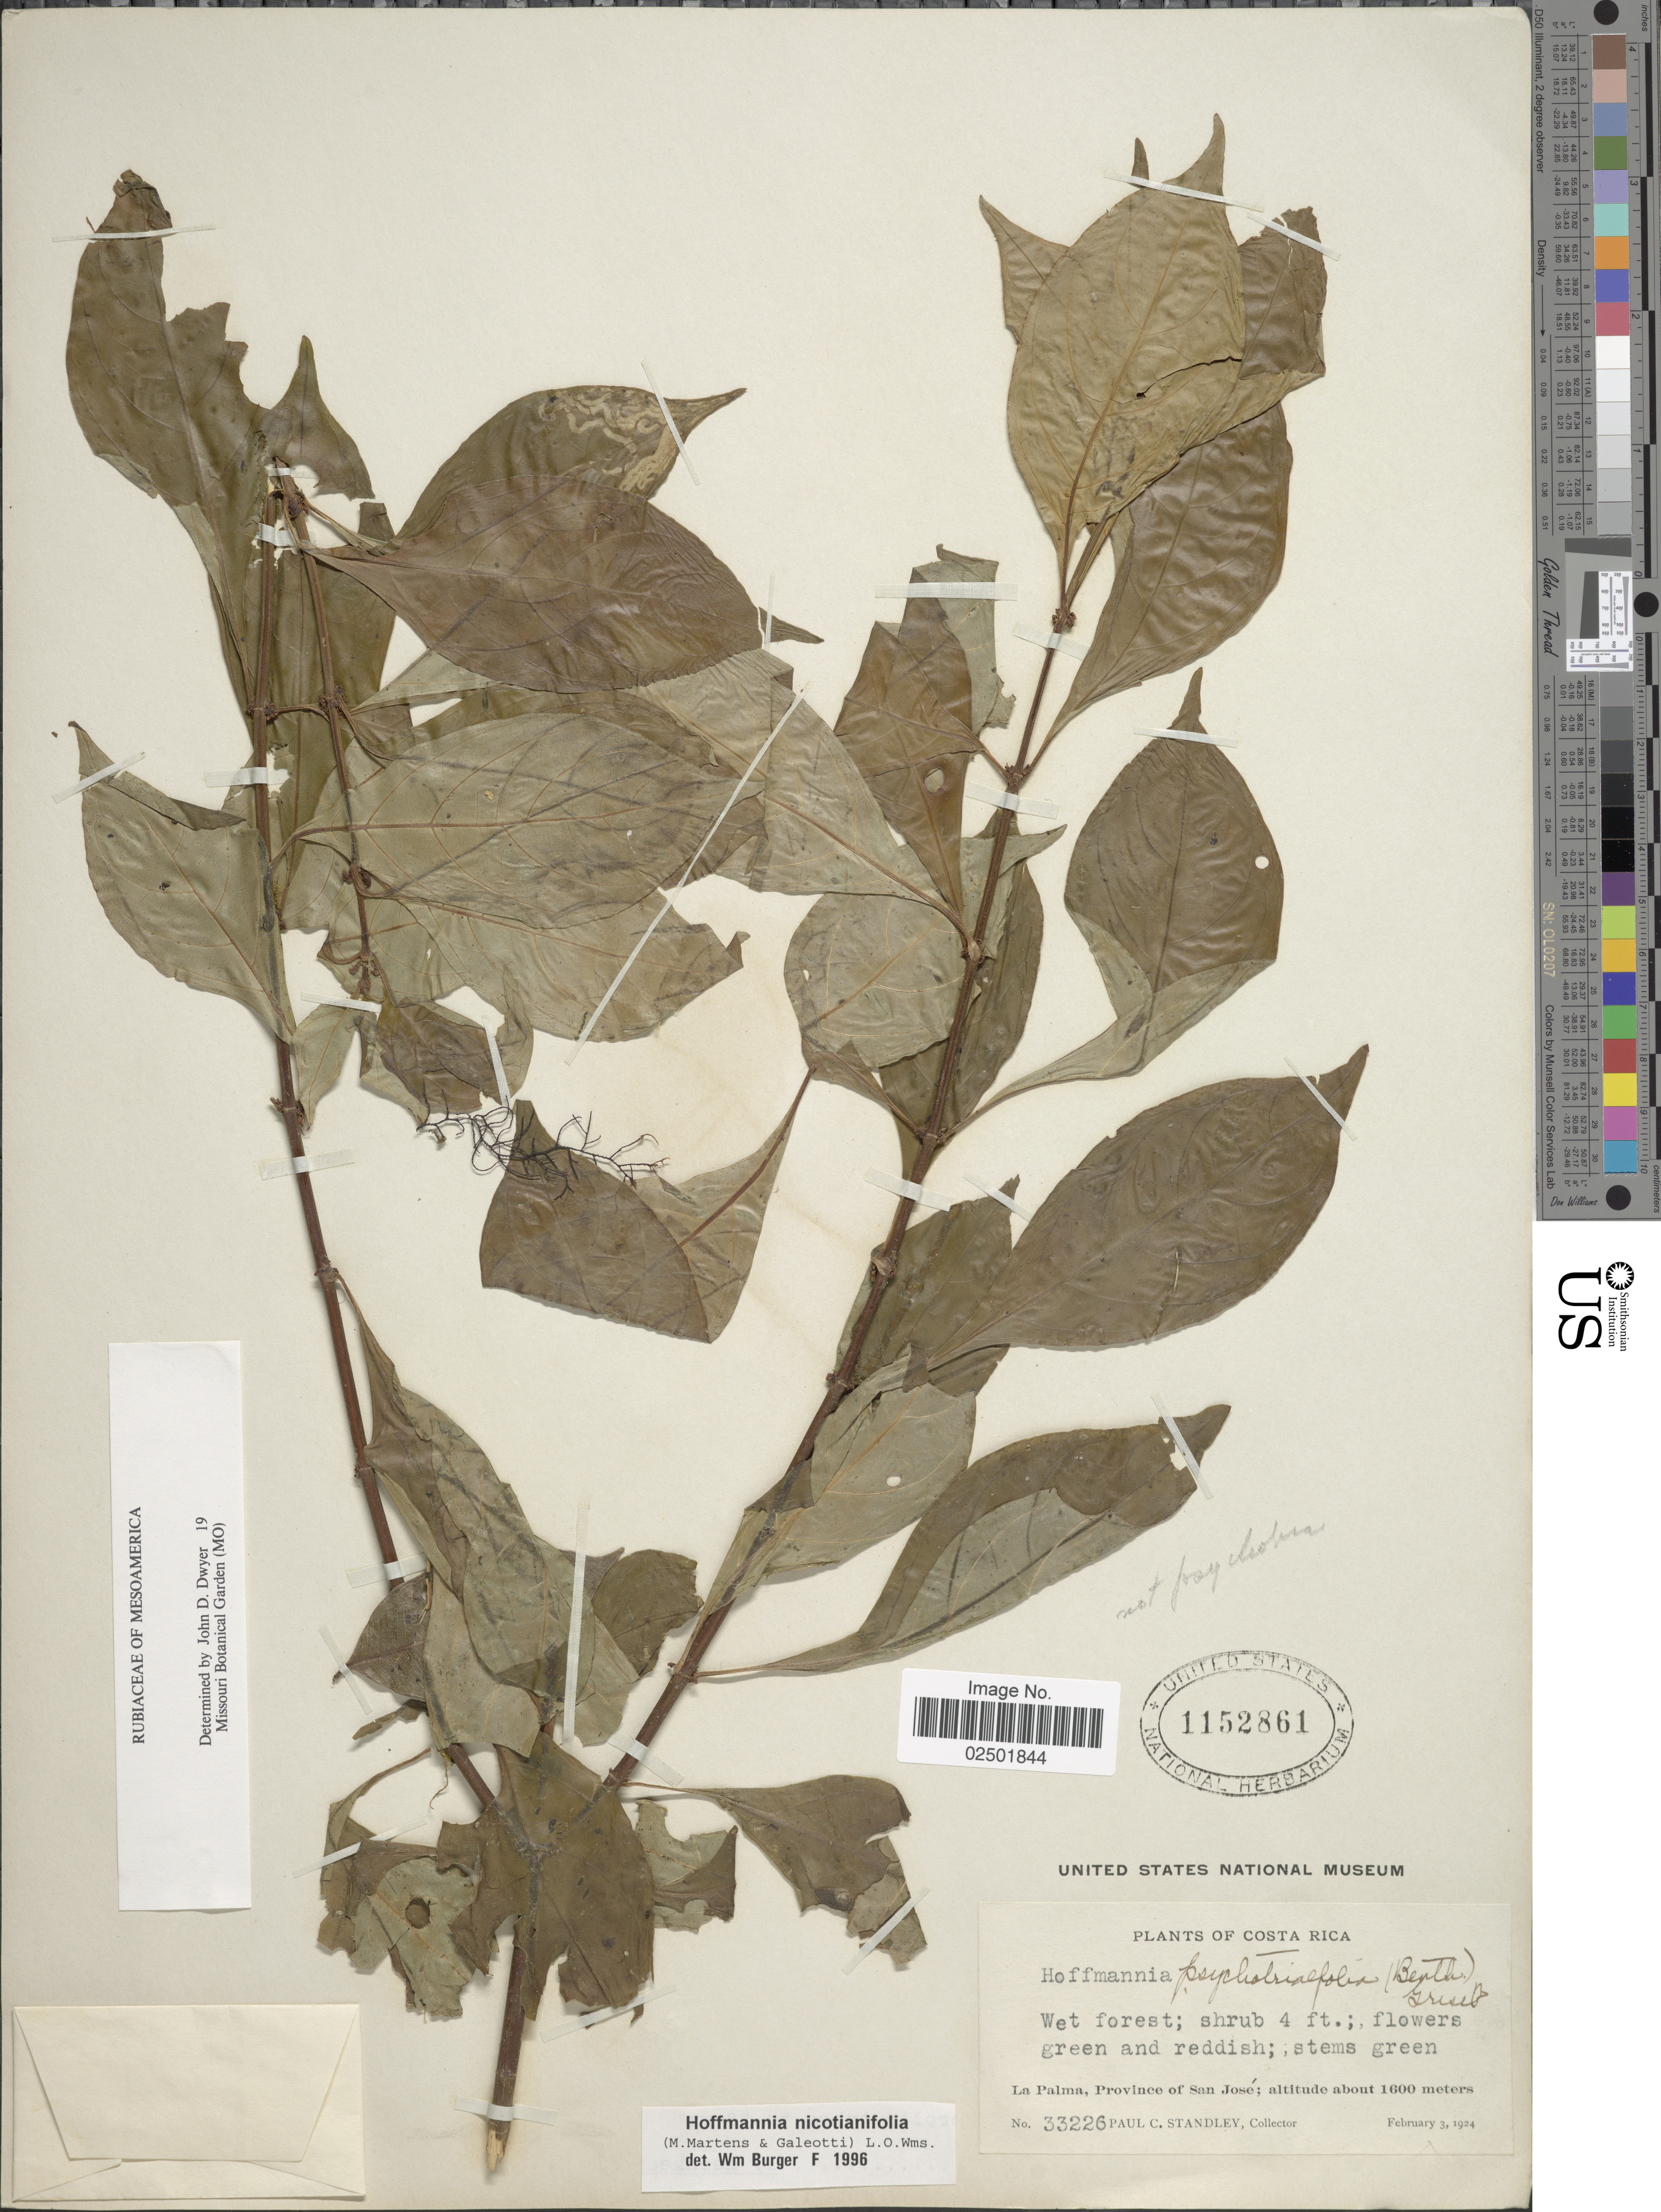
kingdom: Plantae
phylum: Tracheophyta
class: Magnoliopsida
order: Gentianales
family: Rubiaceae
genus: Hoffmannia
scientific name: Hoffmannia nicotianifolia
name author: (M. Martens & Galeoti) L.O. Williams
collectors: P. C. Standley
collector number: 33226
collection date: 1924-02-03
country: Costa Rica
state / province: San José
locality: La Palma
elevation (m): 1600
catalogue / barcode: US 1152861